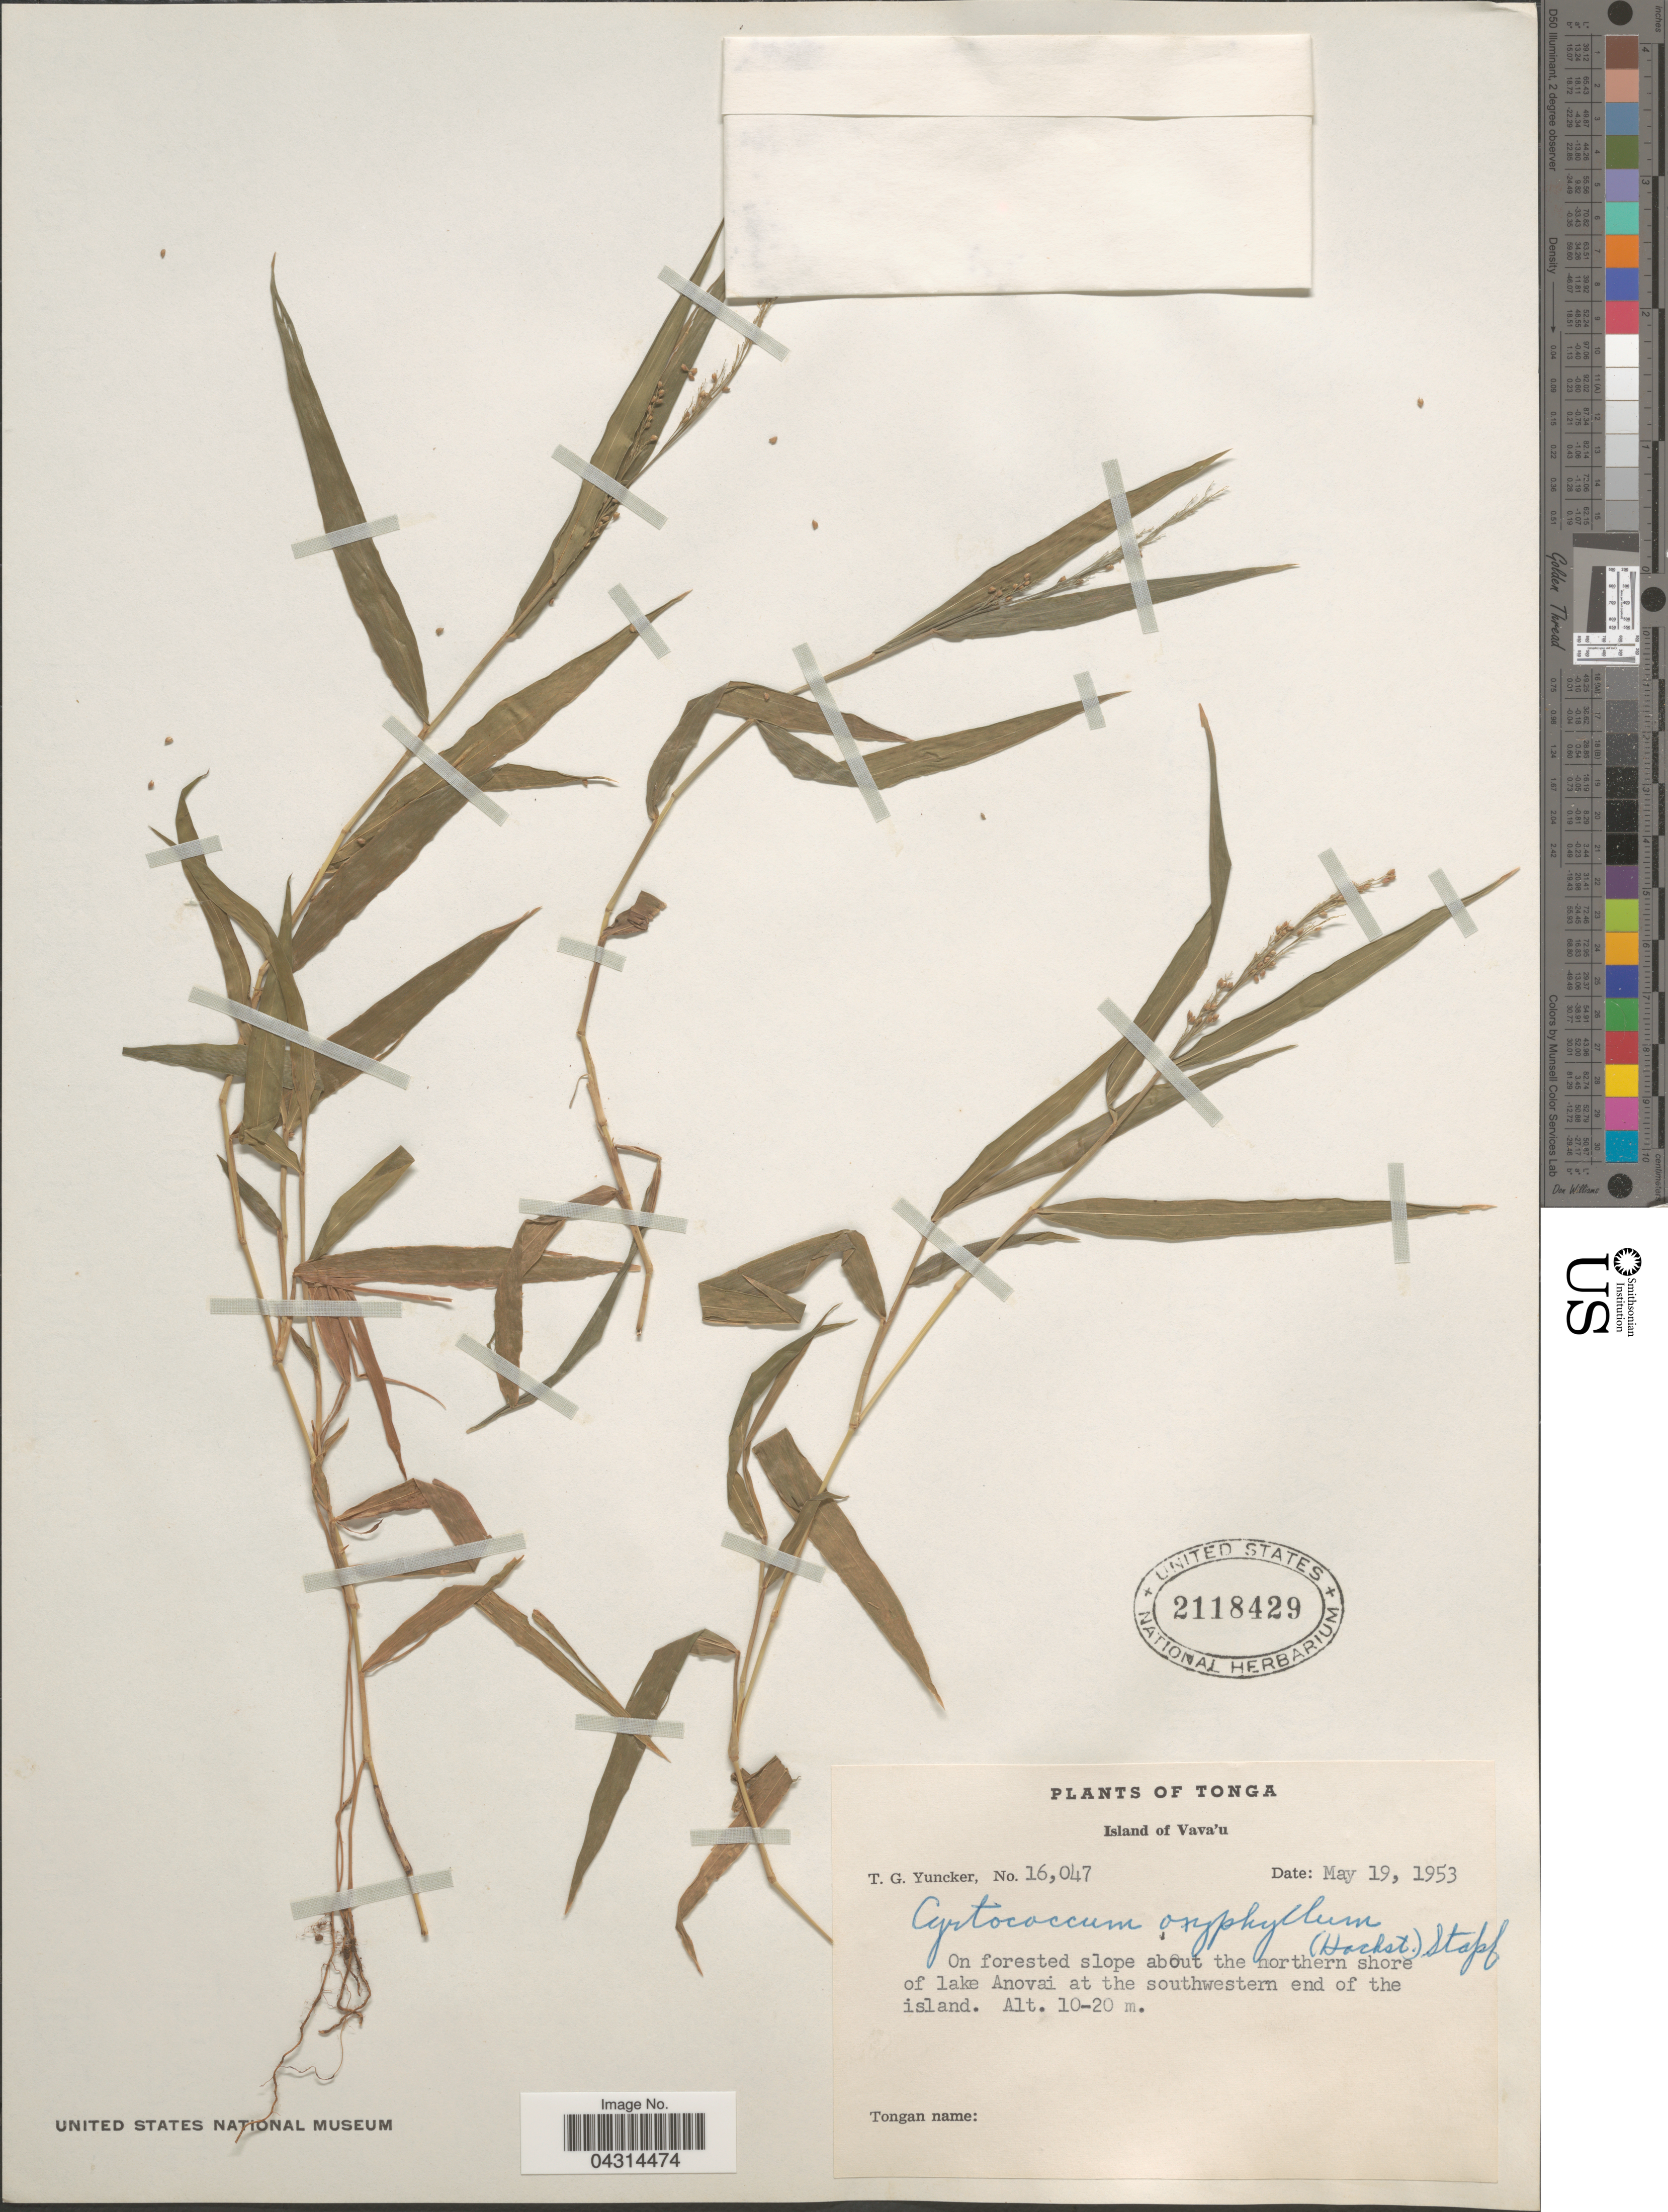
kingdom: Plantae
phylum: Tracheophyta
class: Liliopsida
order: Poales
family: Poaceae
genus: Cyrtococcum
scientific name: Cyrtococcum oxyphyllum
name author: (Steud.) Stapf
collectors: T. G. Yuncker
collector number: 6047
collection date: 1953-05-19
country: Tonga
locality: Island of Vava'u. On forested slope about the northern shore of lake Anovai at the southwestern end of the island.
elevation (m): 10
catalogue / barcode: US 2118429